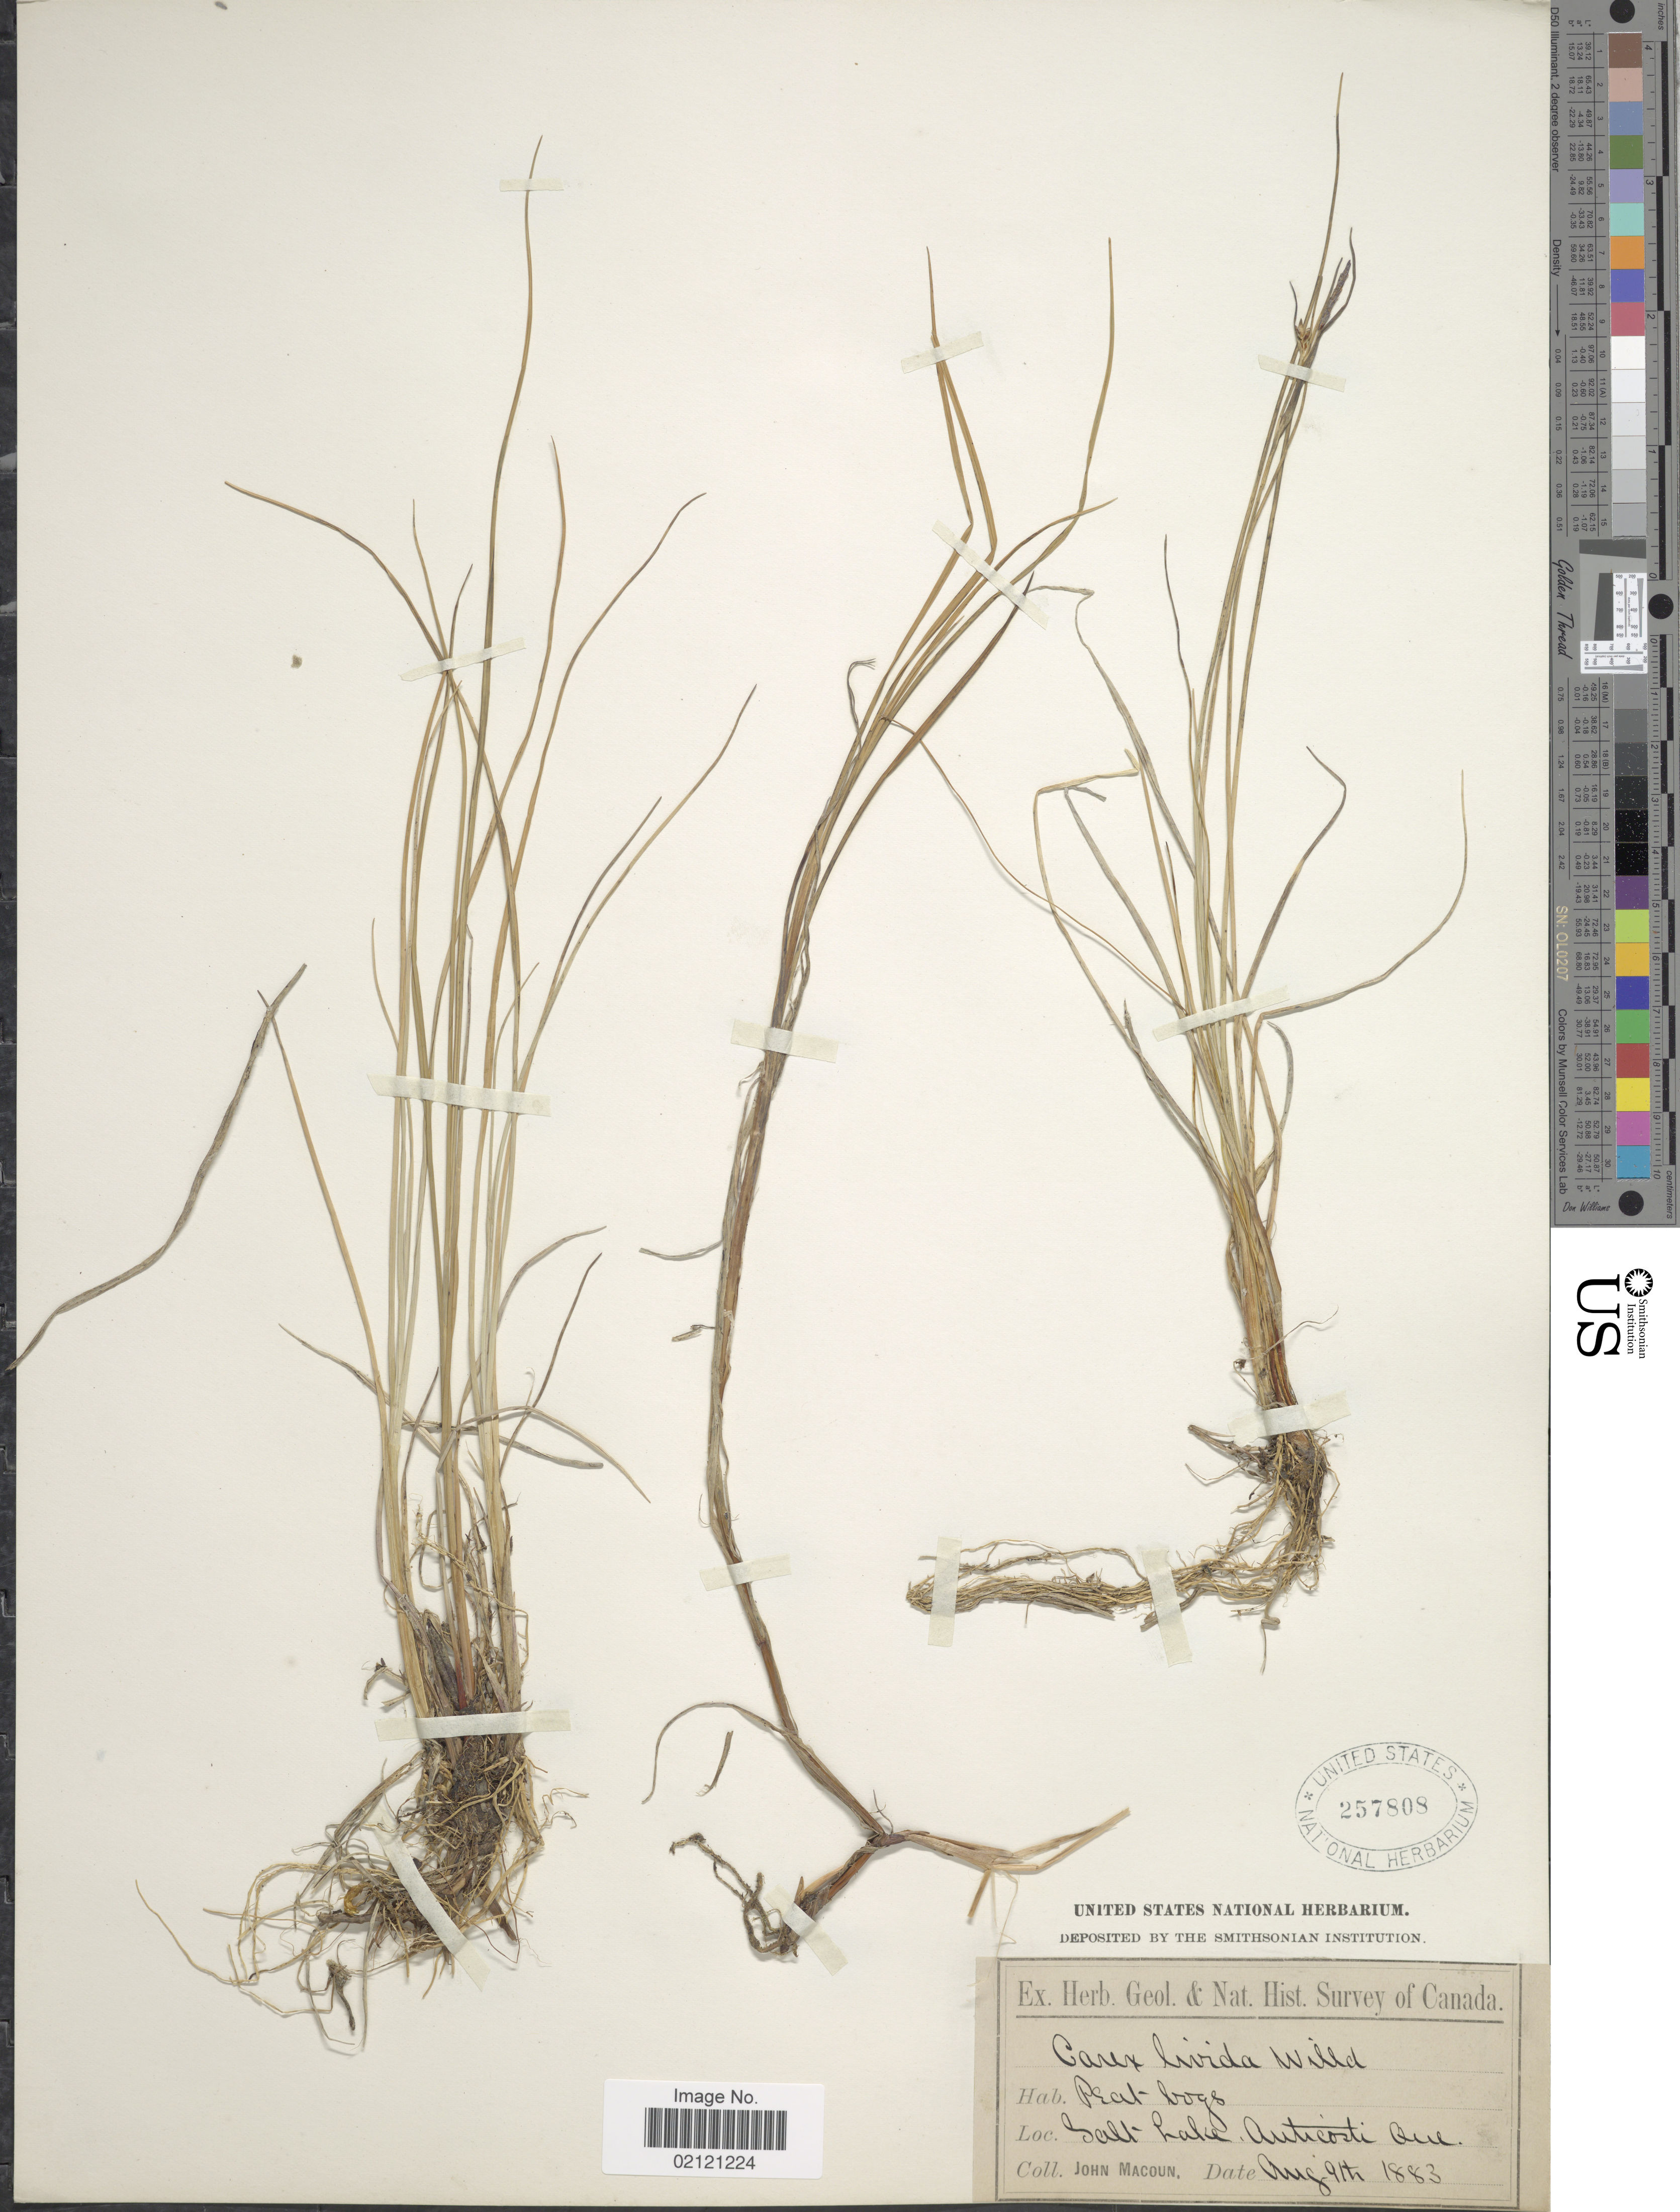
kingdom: Plantae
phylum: Tracheophyta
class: Liliopsida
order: Poales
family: Cyperaceae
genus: Carex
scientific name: Carex livida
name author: (Wahlenb.) Willd.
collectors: J. Macoun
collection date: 1883-08-09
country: Canada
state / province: Quebec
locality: Salt Lake Auticosti Que.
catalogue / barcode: US 257808